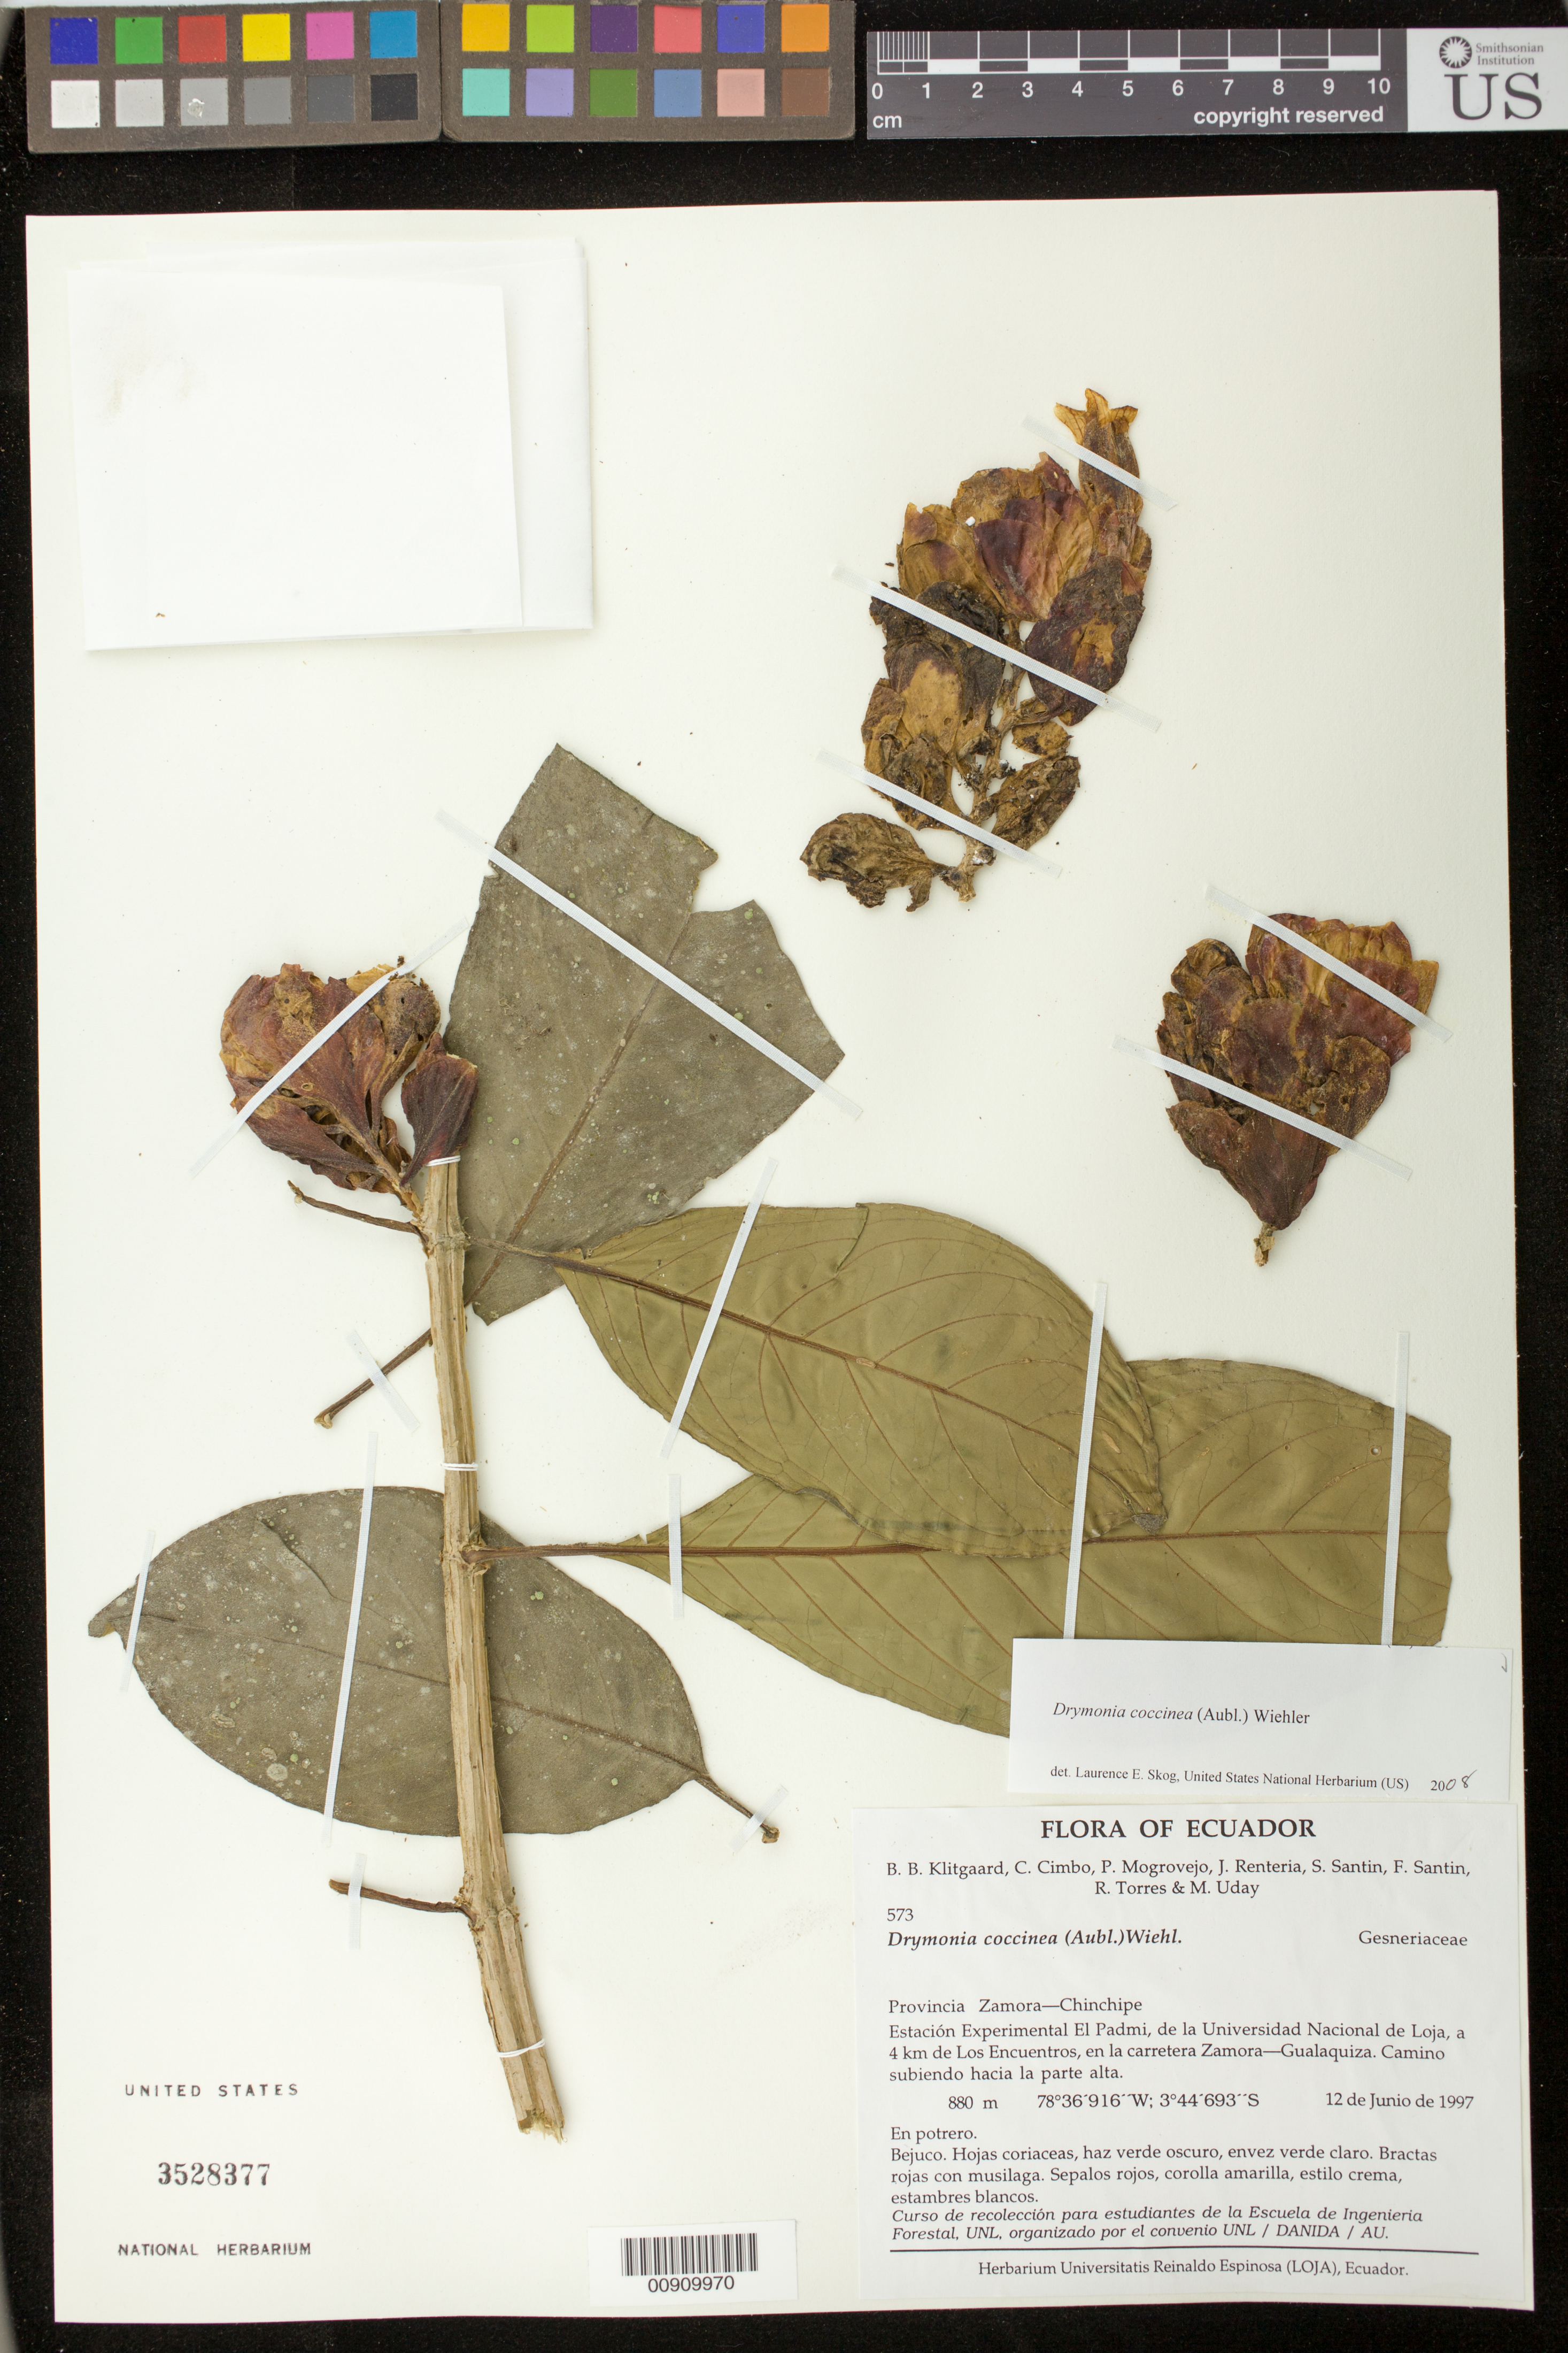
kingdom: Plantae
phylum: Tracheophyta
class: Magnoliopsida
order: Lamiales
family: Gesneriaceae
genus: Drymonia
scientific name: Drymonia coccinea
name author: (Aubl.) Wiehler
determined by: Skog, Laurence E.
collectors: B. B. Klitgaard & et al.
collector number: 573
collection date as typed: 12 Jun 1997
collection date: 1997-06-12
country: Ecuador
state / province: Zamora-Chinchipe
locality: Estación Experimental El Padmi, de la Universidad Nacional de Loja, a 4 km de Los Encuentros, en la carretera Zamora-Gualaquiza. Camino subiendo hacia la parte alta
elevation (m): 880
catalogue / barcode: US 3528377